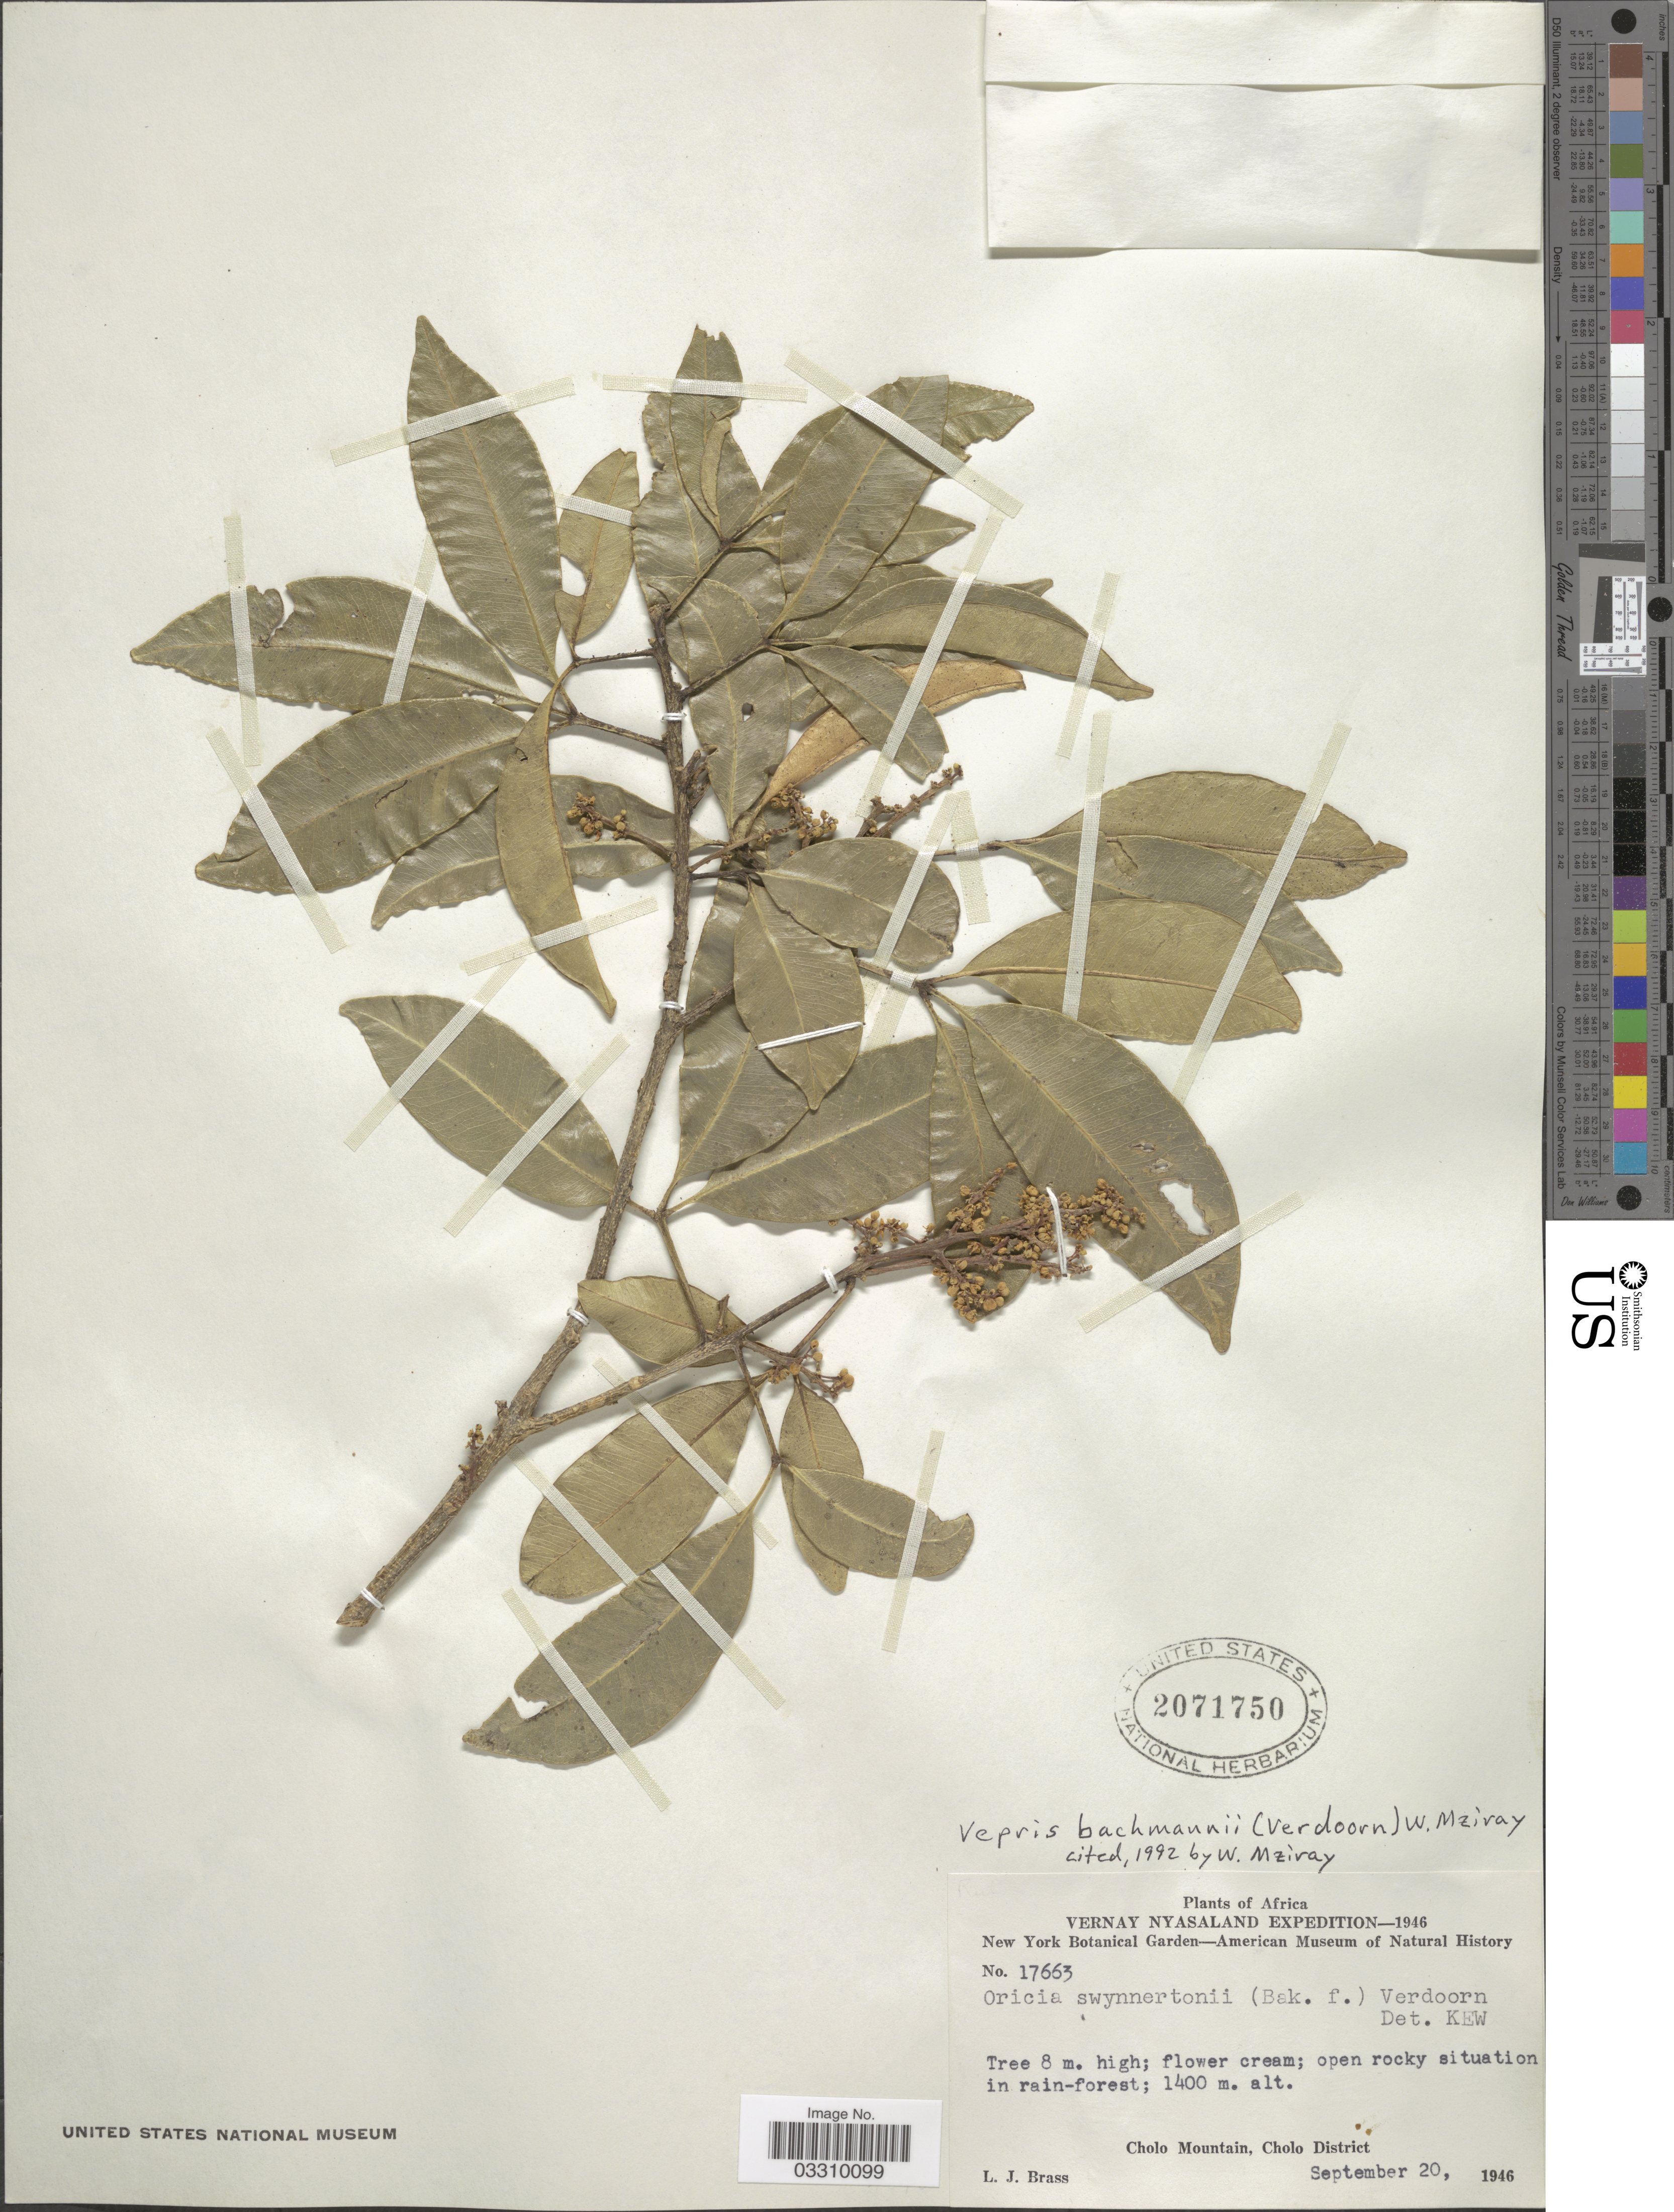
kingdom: Plantae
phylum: Tracheophyta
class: Magnoliopsida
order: Sapindales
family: Rutaceae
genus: Vepris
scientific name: Vepris bachmannii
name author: (I. Verd.) Mziray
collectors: L. J. Brass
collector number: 17663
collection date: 1946-09-20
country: Malawi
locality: Vernay Nyasaland. Cholo Mountain, Cholo District.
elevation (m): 1400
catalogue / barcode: US 2071750